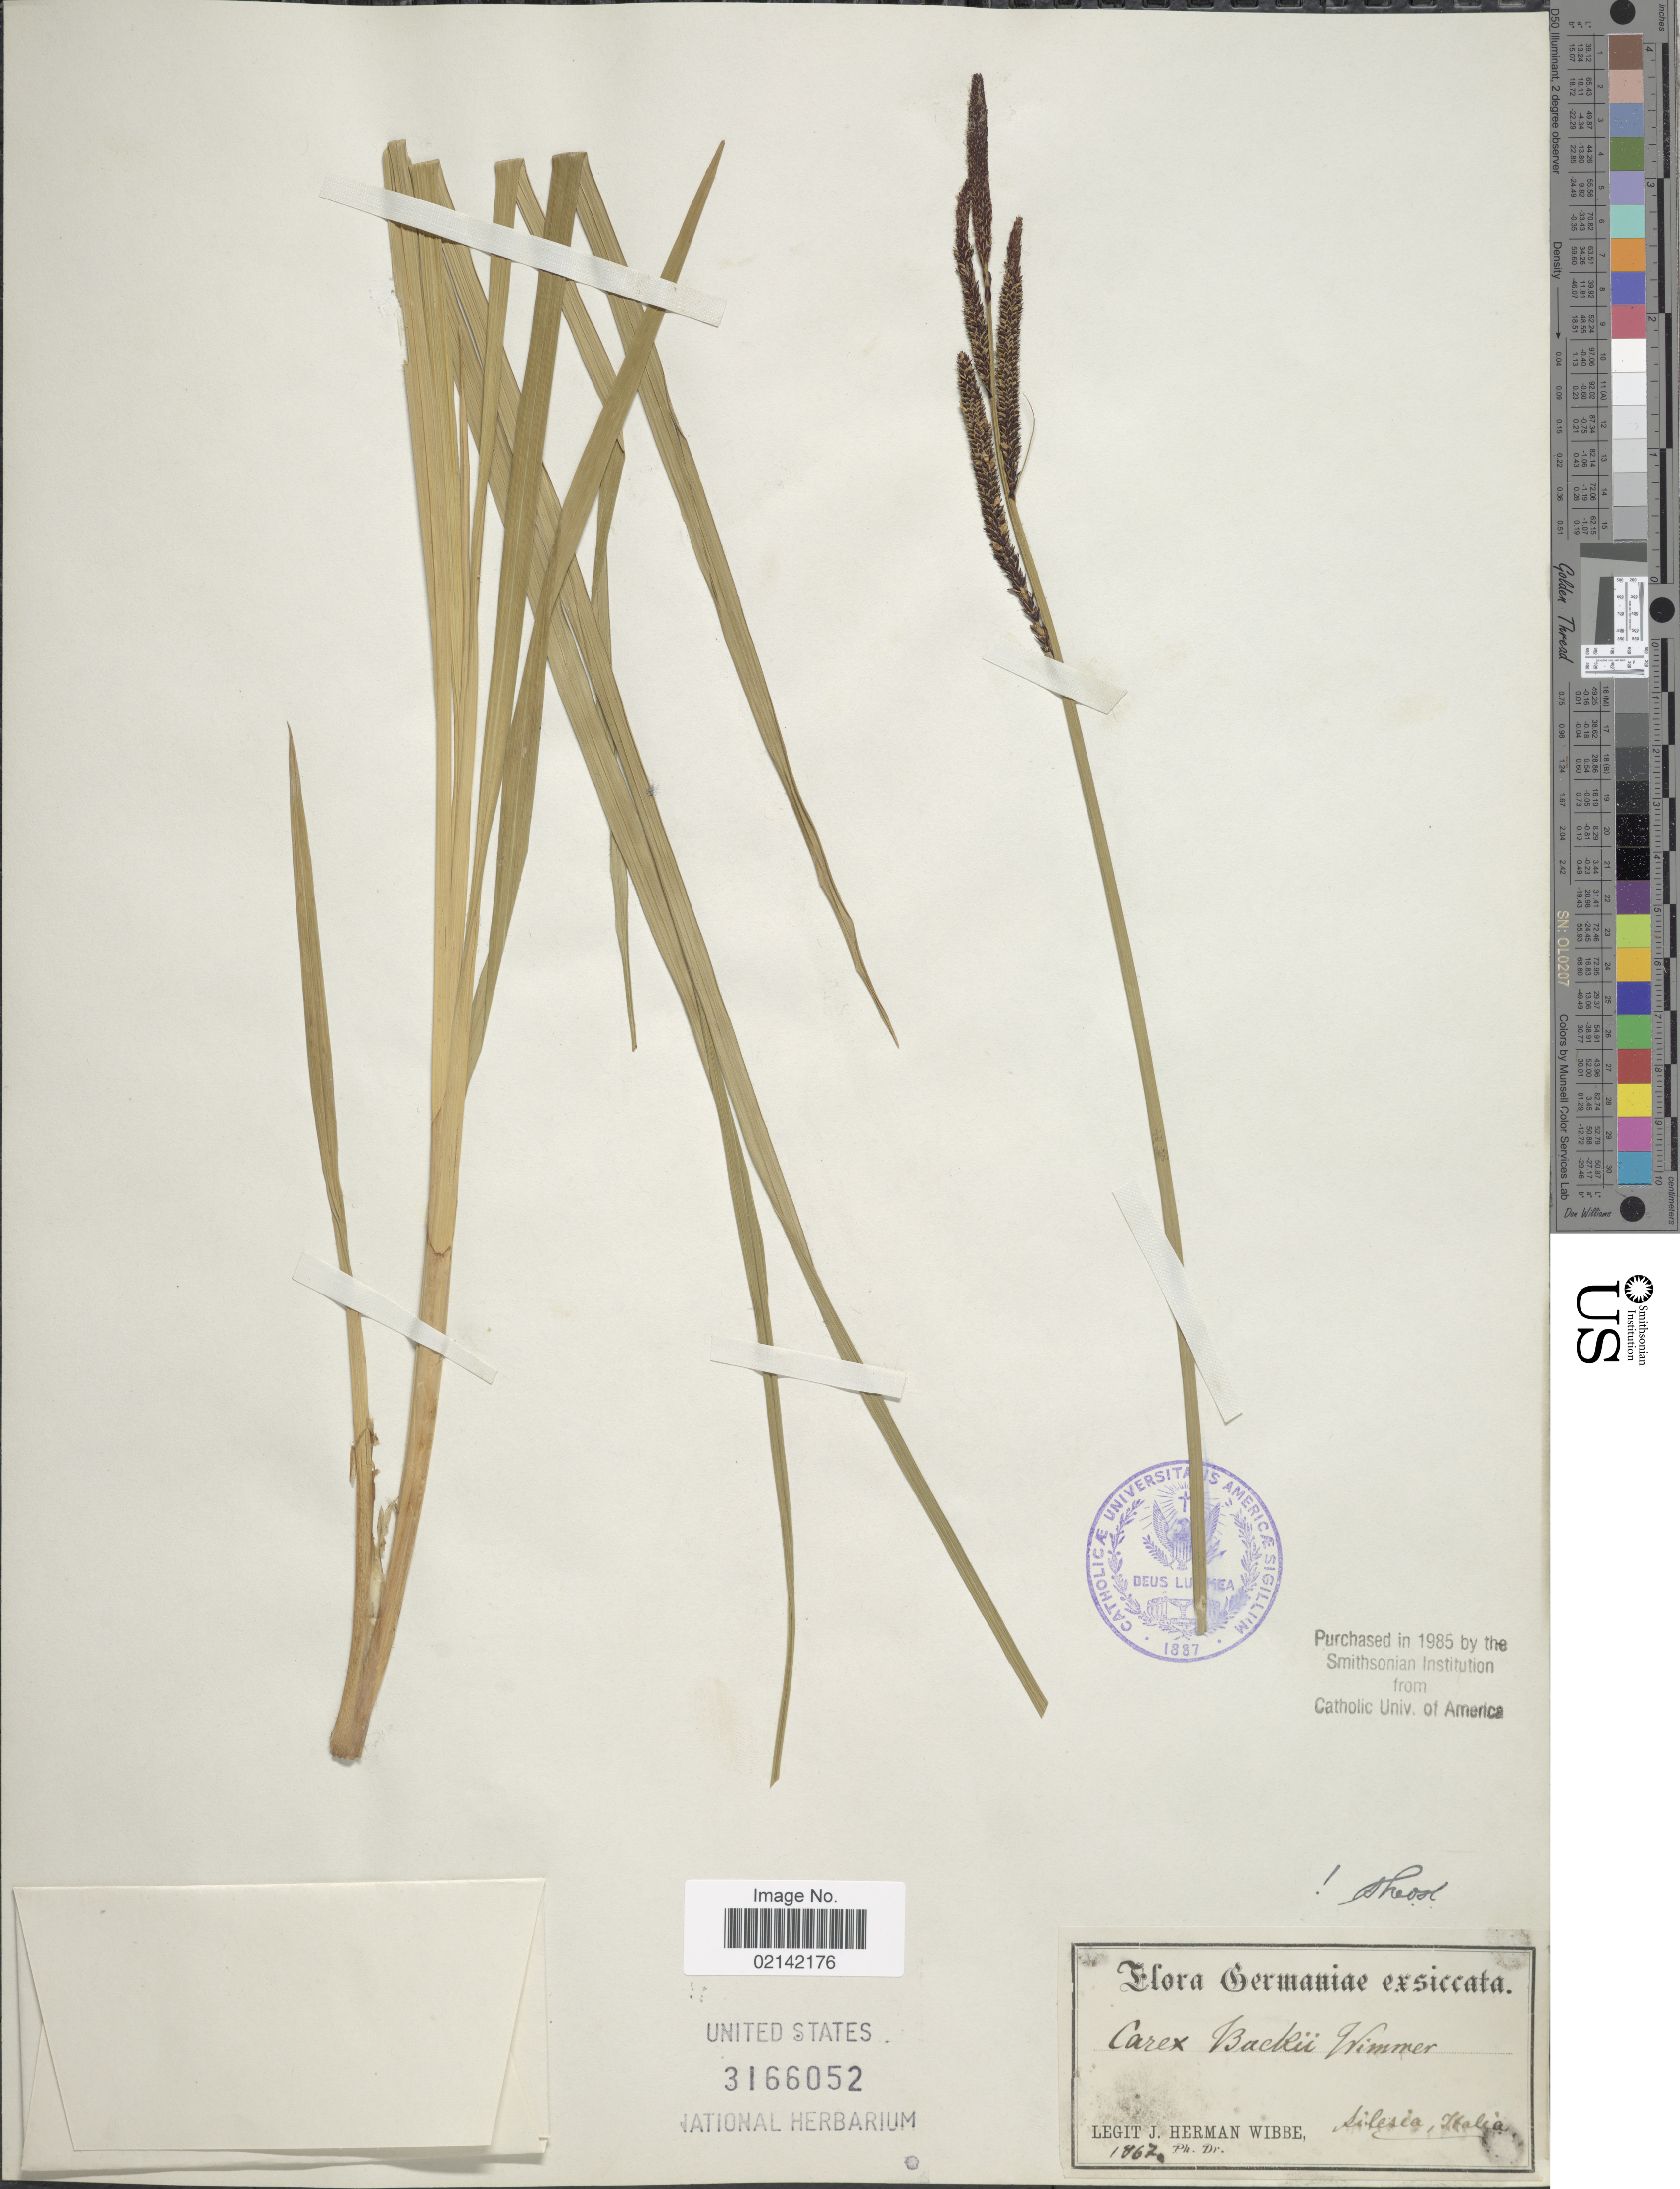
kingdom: Plantae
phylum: Tracheophyta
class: Liliopsida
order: Poales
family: Cyperaceae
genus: Carex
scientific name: Carex backii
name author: Boott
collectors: J. Wibbe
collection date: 1867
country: Italy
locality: Silesca, Italia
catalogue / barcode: US 3166052